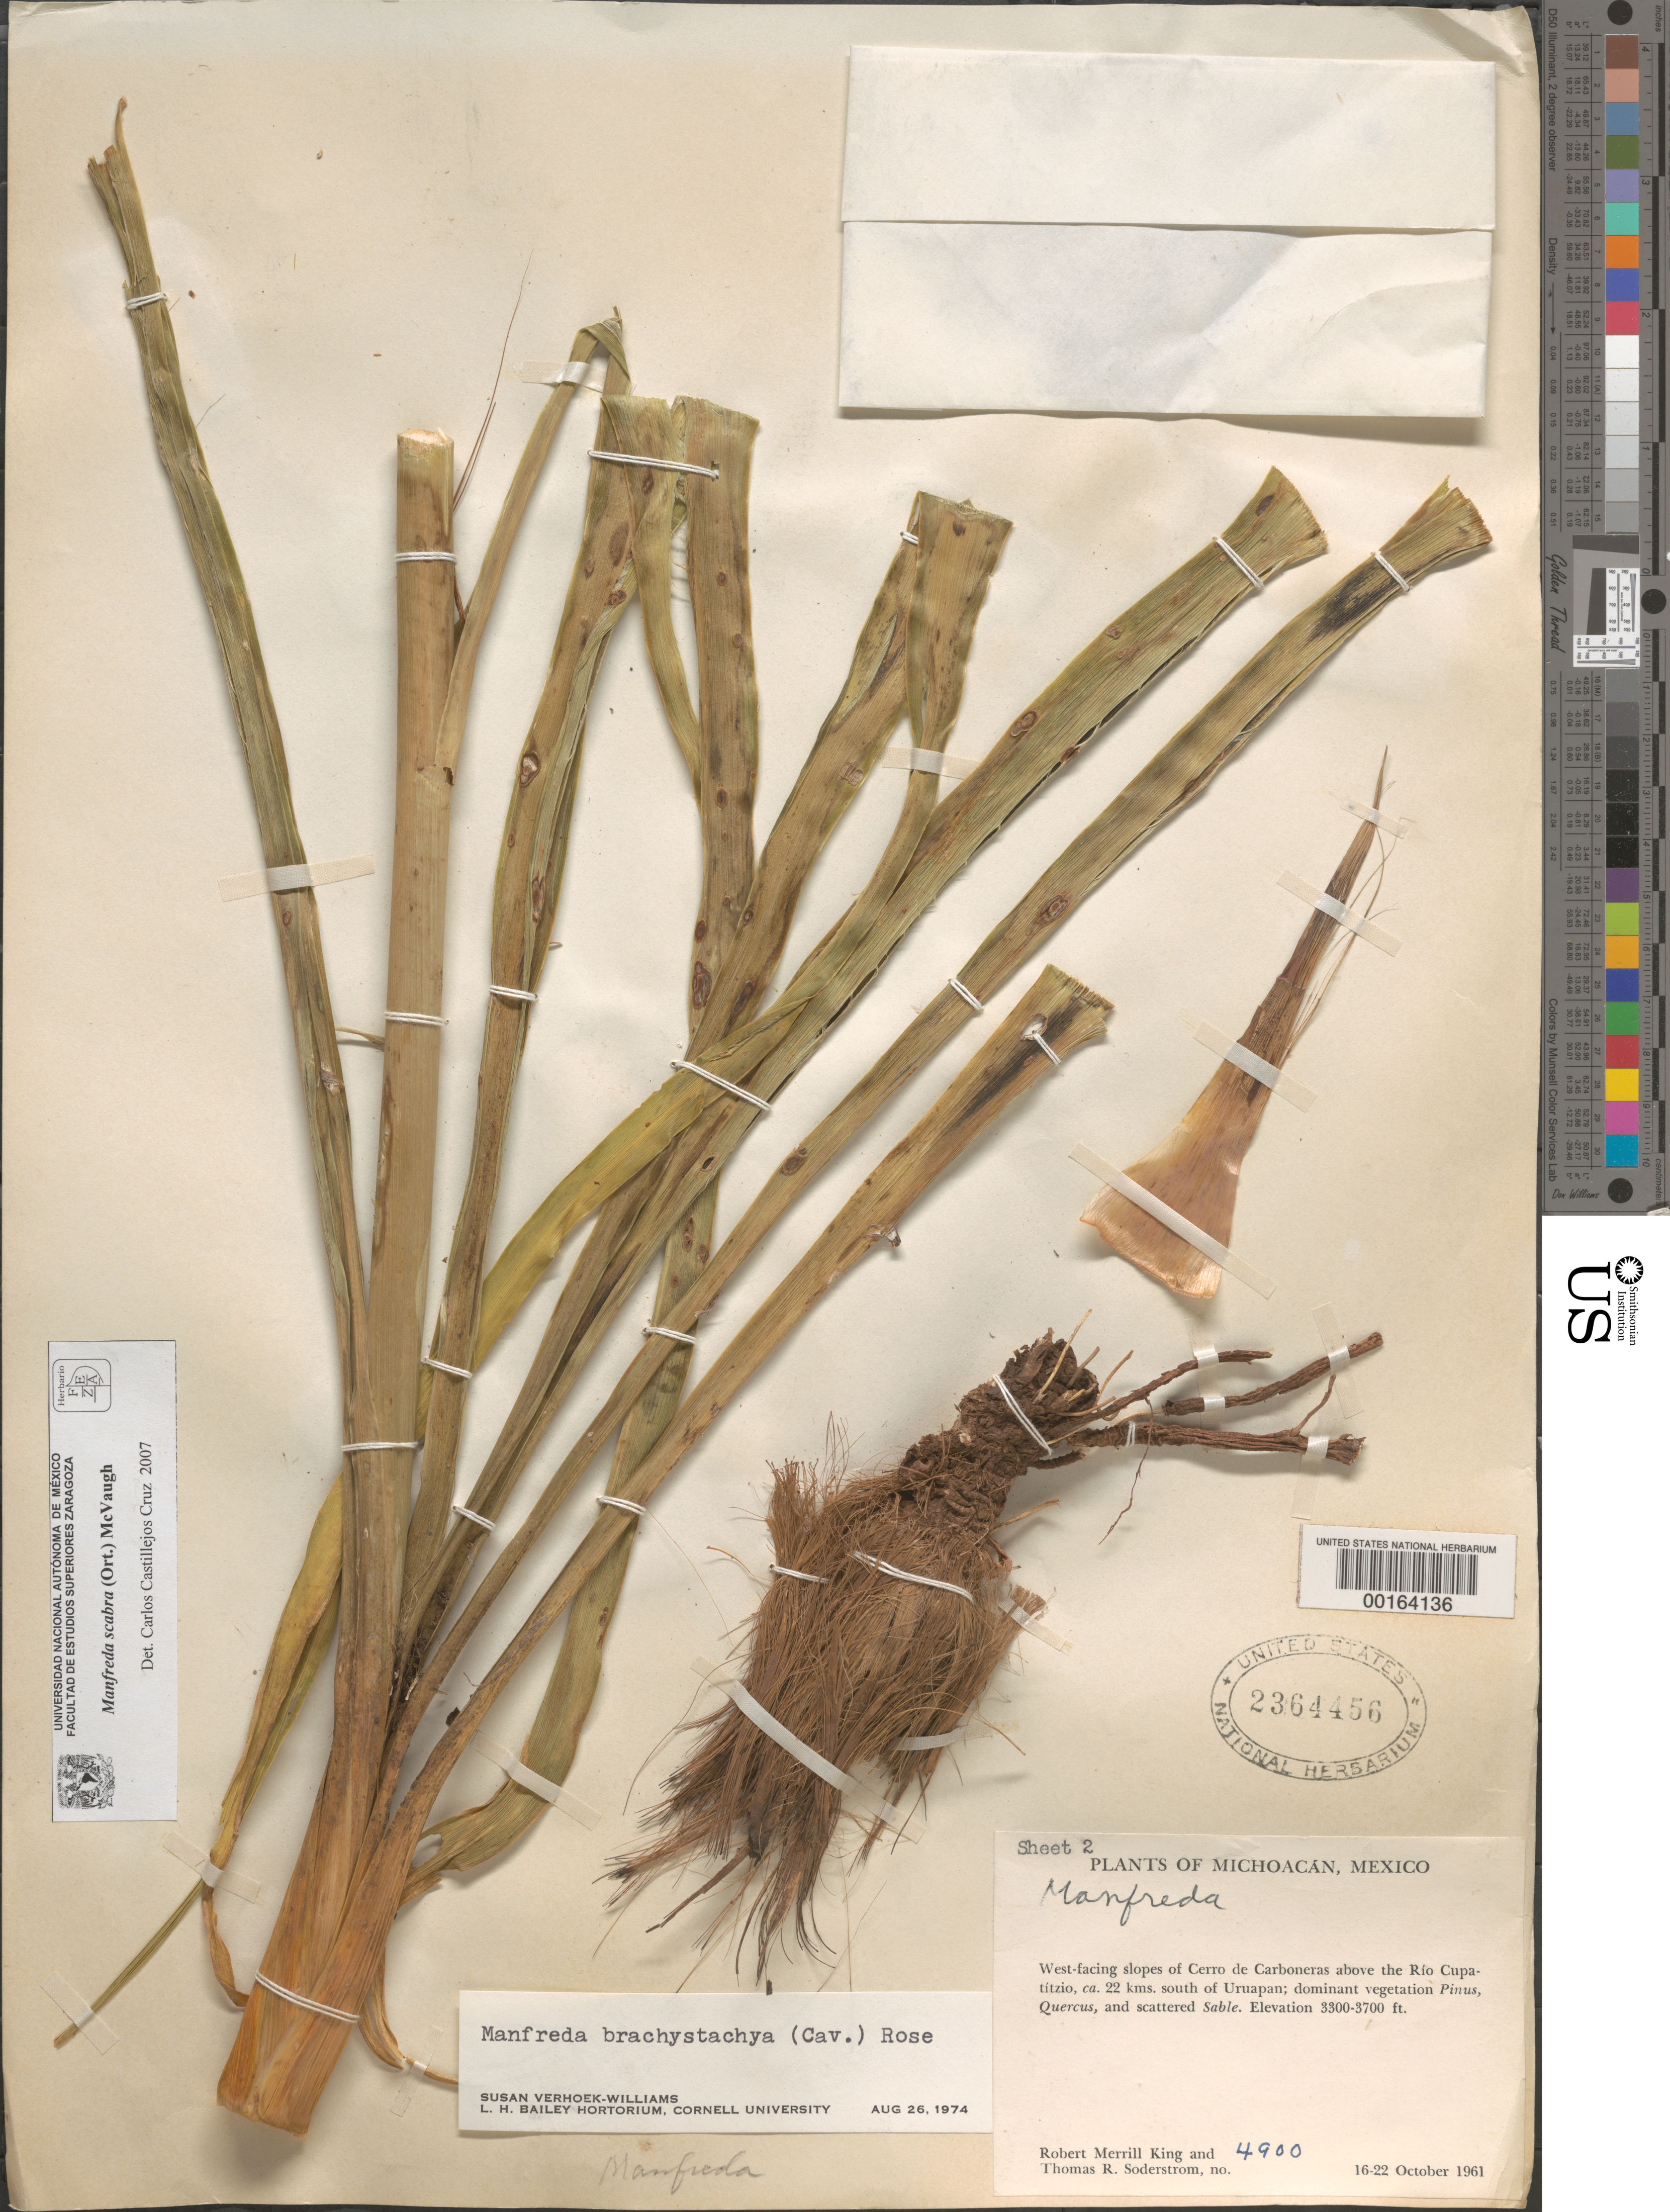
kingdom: Plantae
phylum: Tracheophyta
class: Liliopsida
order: Asparagales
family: Asparagaceae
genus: Manfreda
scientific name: Manfreda scabra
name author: (Ortega) McVaugh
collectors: R. M. King & T. R. Soderstrom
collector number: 4900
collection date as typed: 16 Oct 1961 to 22 Oct 1961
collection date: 1961-10-16/1961-10-22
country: Mexico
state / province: Michoacán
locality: Ca 22 kms S of Uruapan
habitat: W facing slopes of cerro de carboneras above the rio cupatitzio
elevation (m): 1006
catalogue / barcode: US 2364456